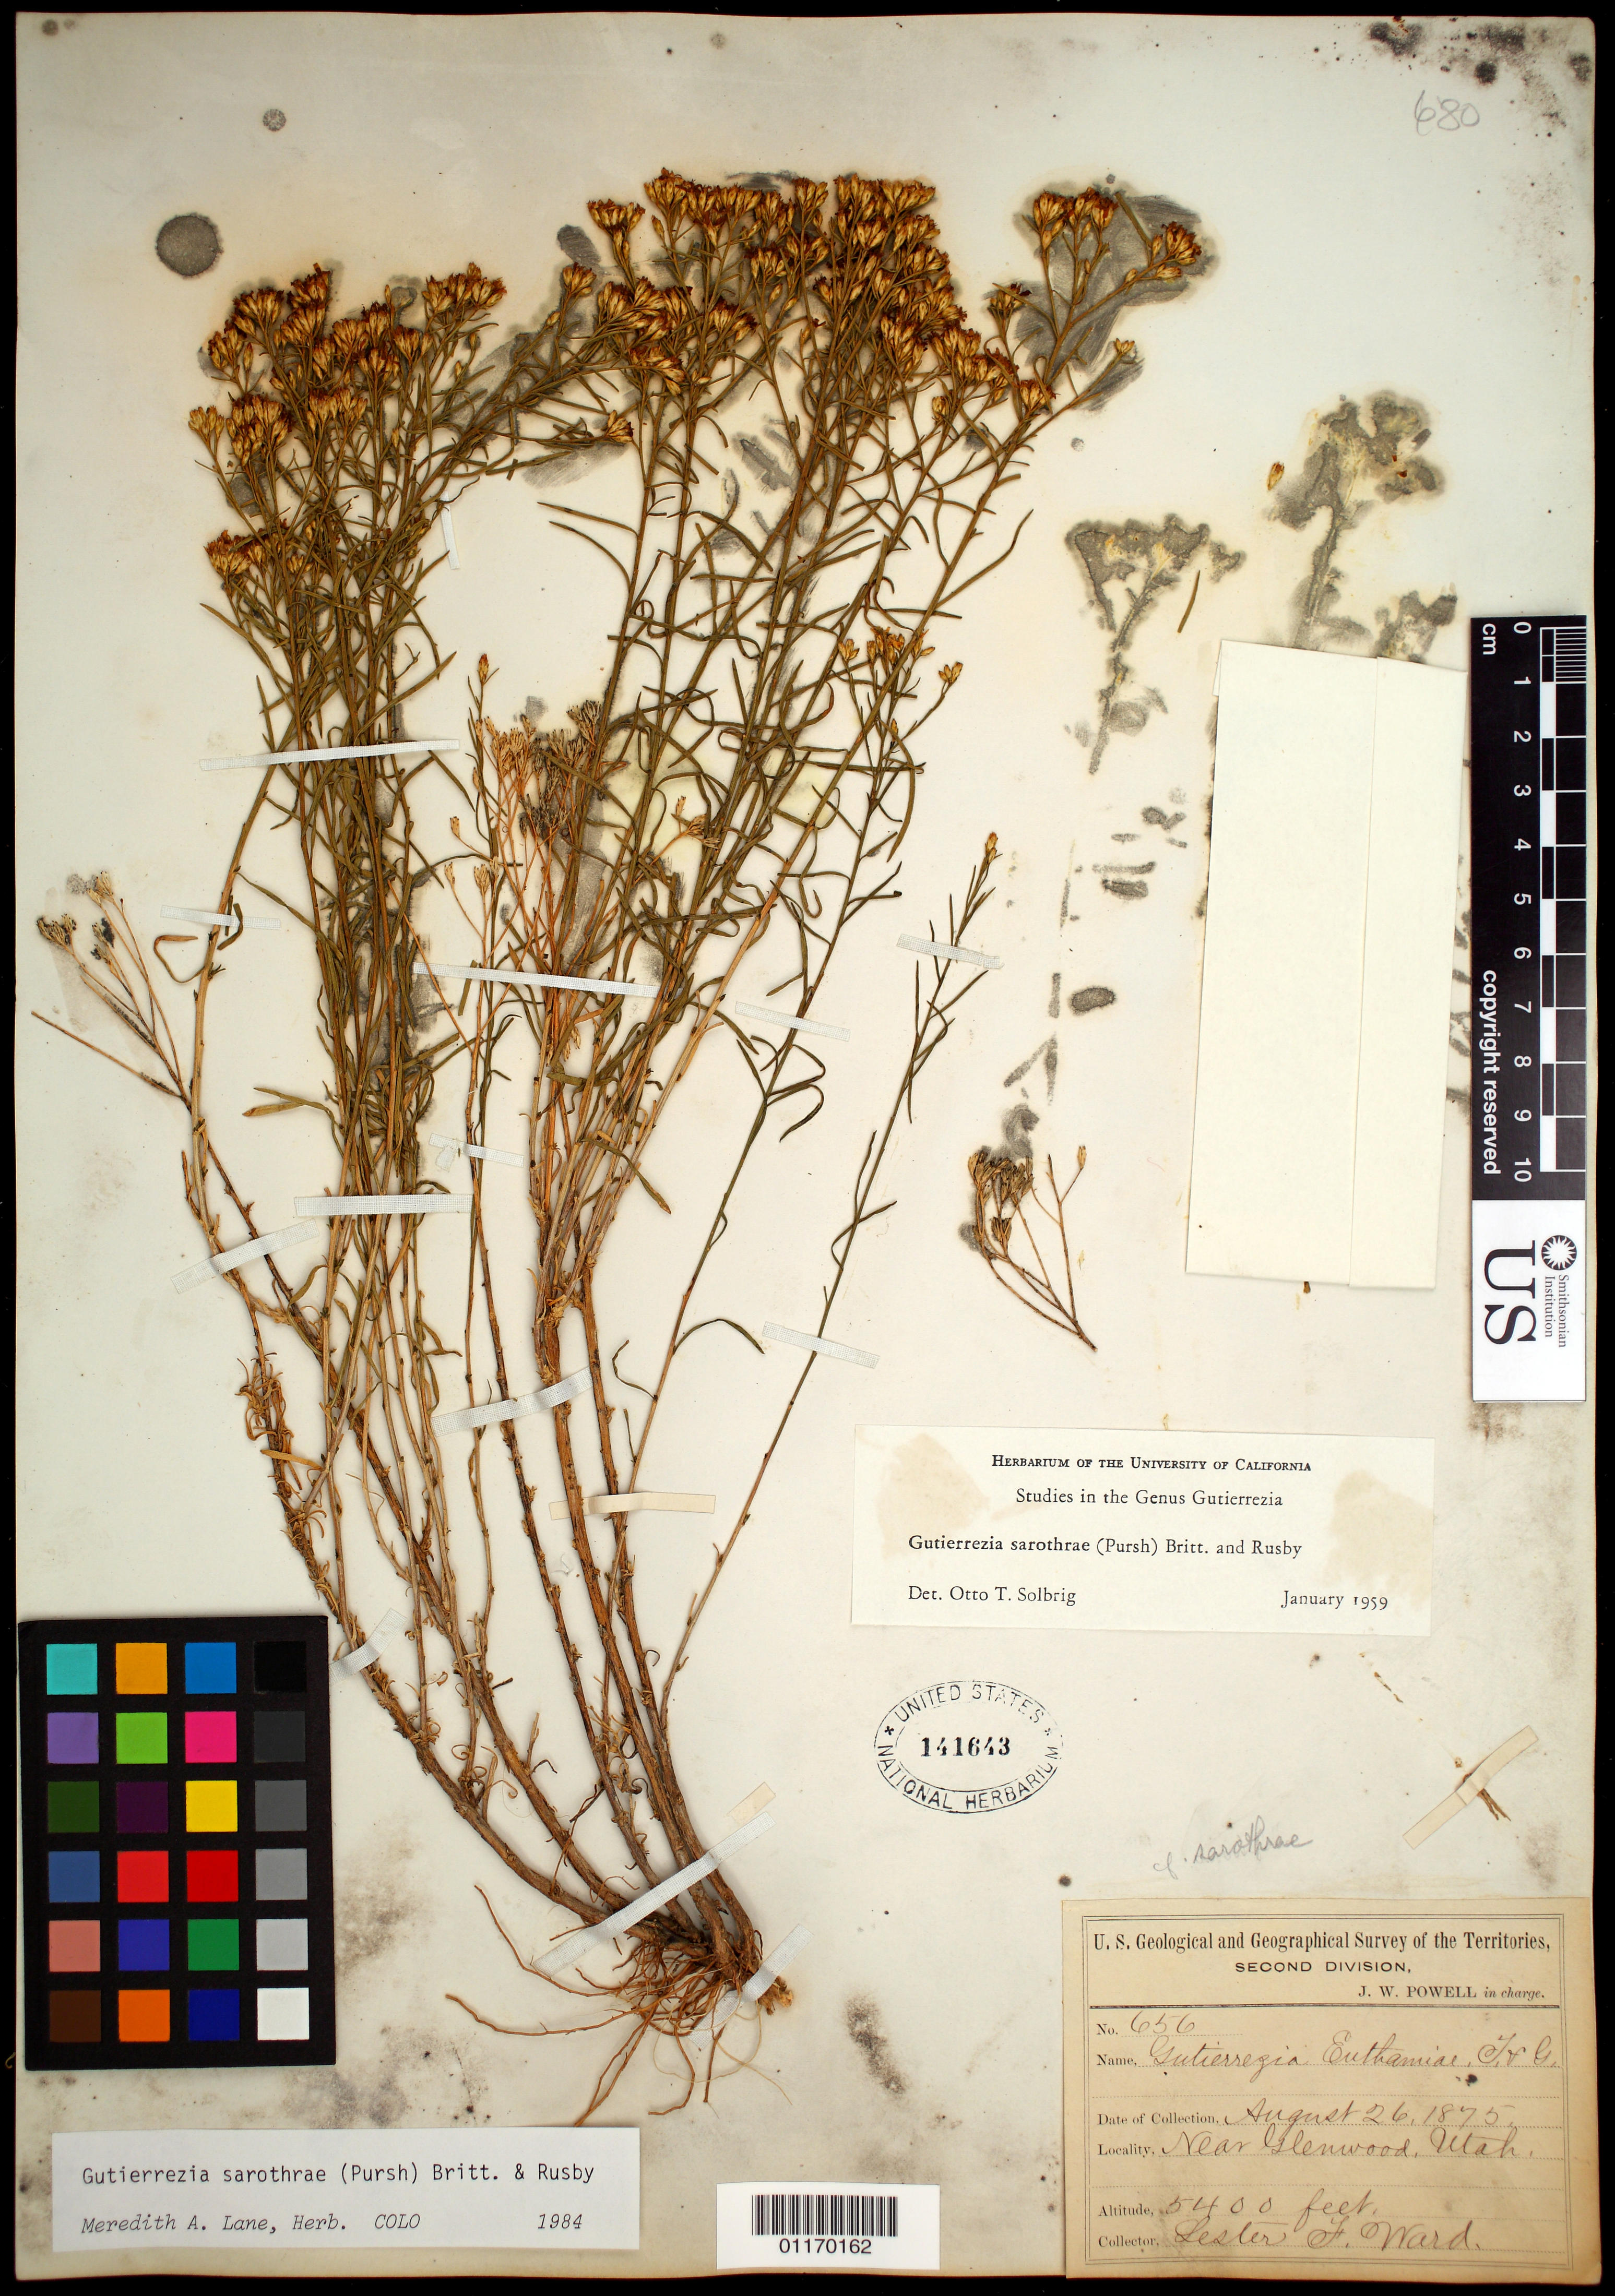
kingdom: Plantae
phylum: Tracheophyta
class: Magnoliopsida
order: Asterales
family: Asteraceae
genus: Gutierrezia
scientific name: Gutierrezia sarothrae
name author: (Pursh) Britton & Rusby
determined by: Lane, M. A.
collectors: L. F. Ward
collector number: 656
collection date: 1875-08-26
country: United States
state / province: Utah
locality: near Glenwood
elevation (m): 1646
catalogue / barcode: US 141643